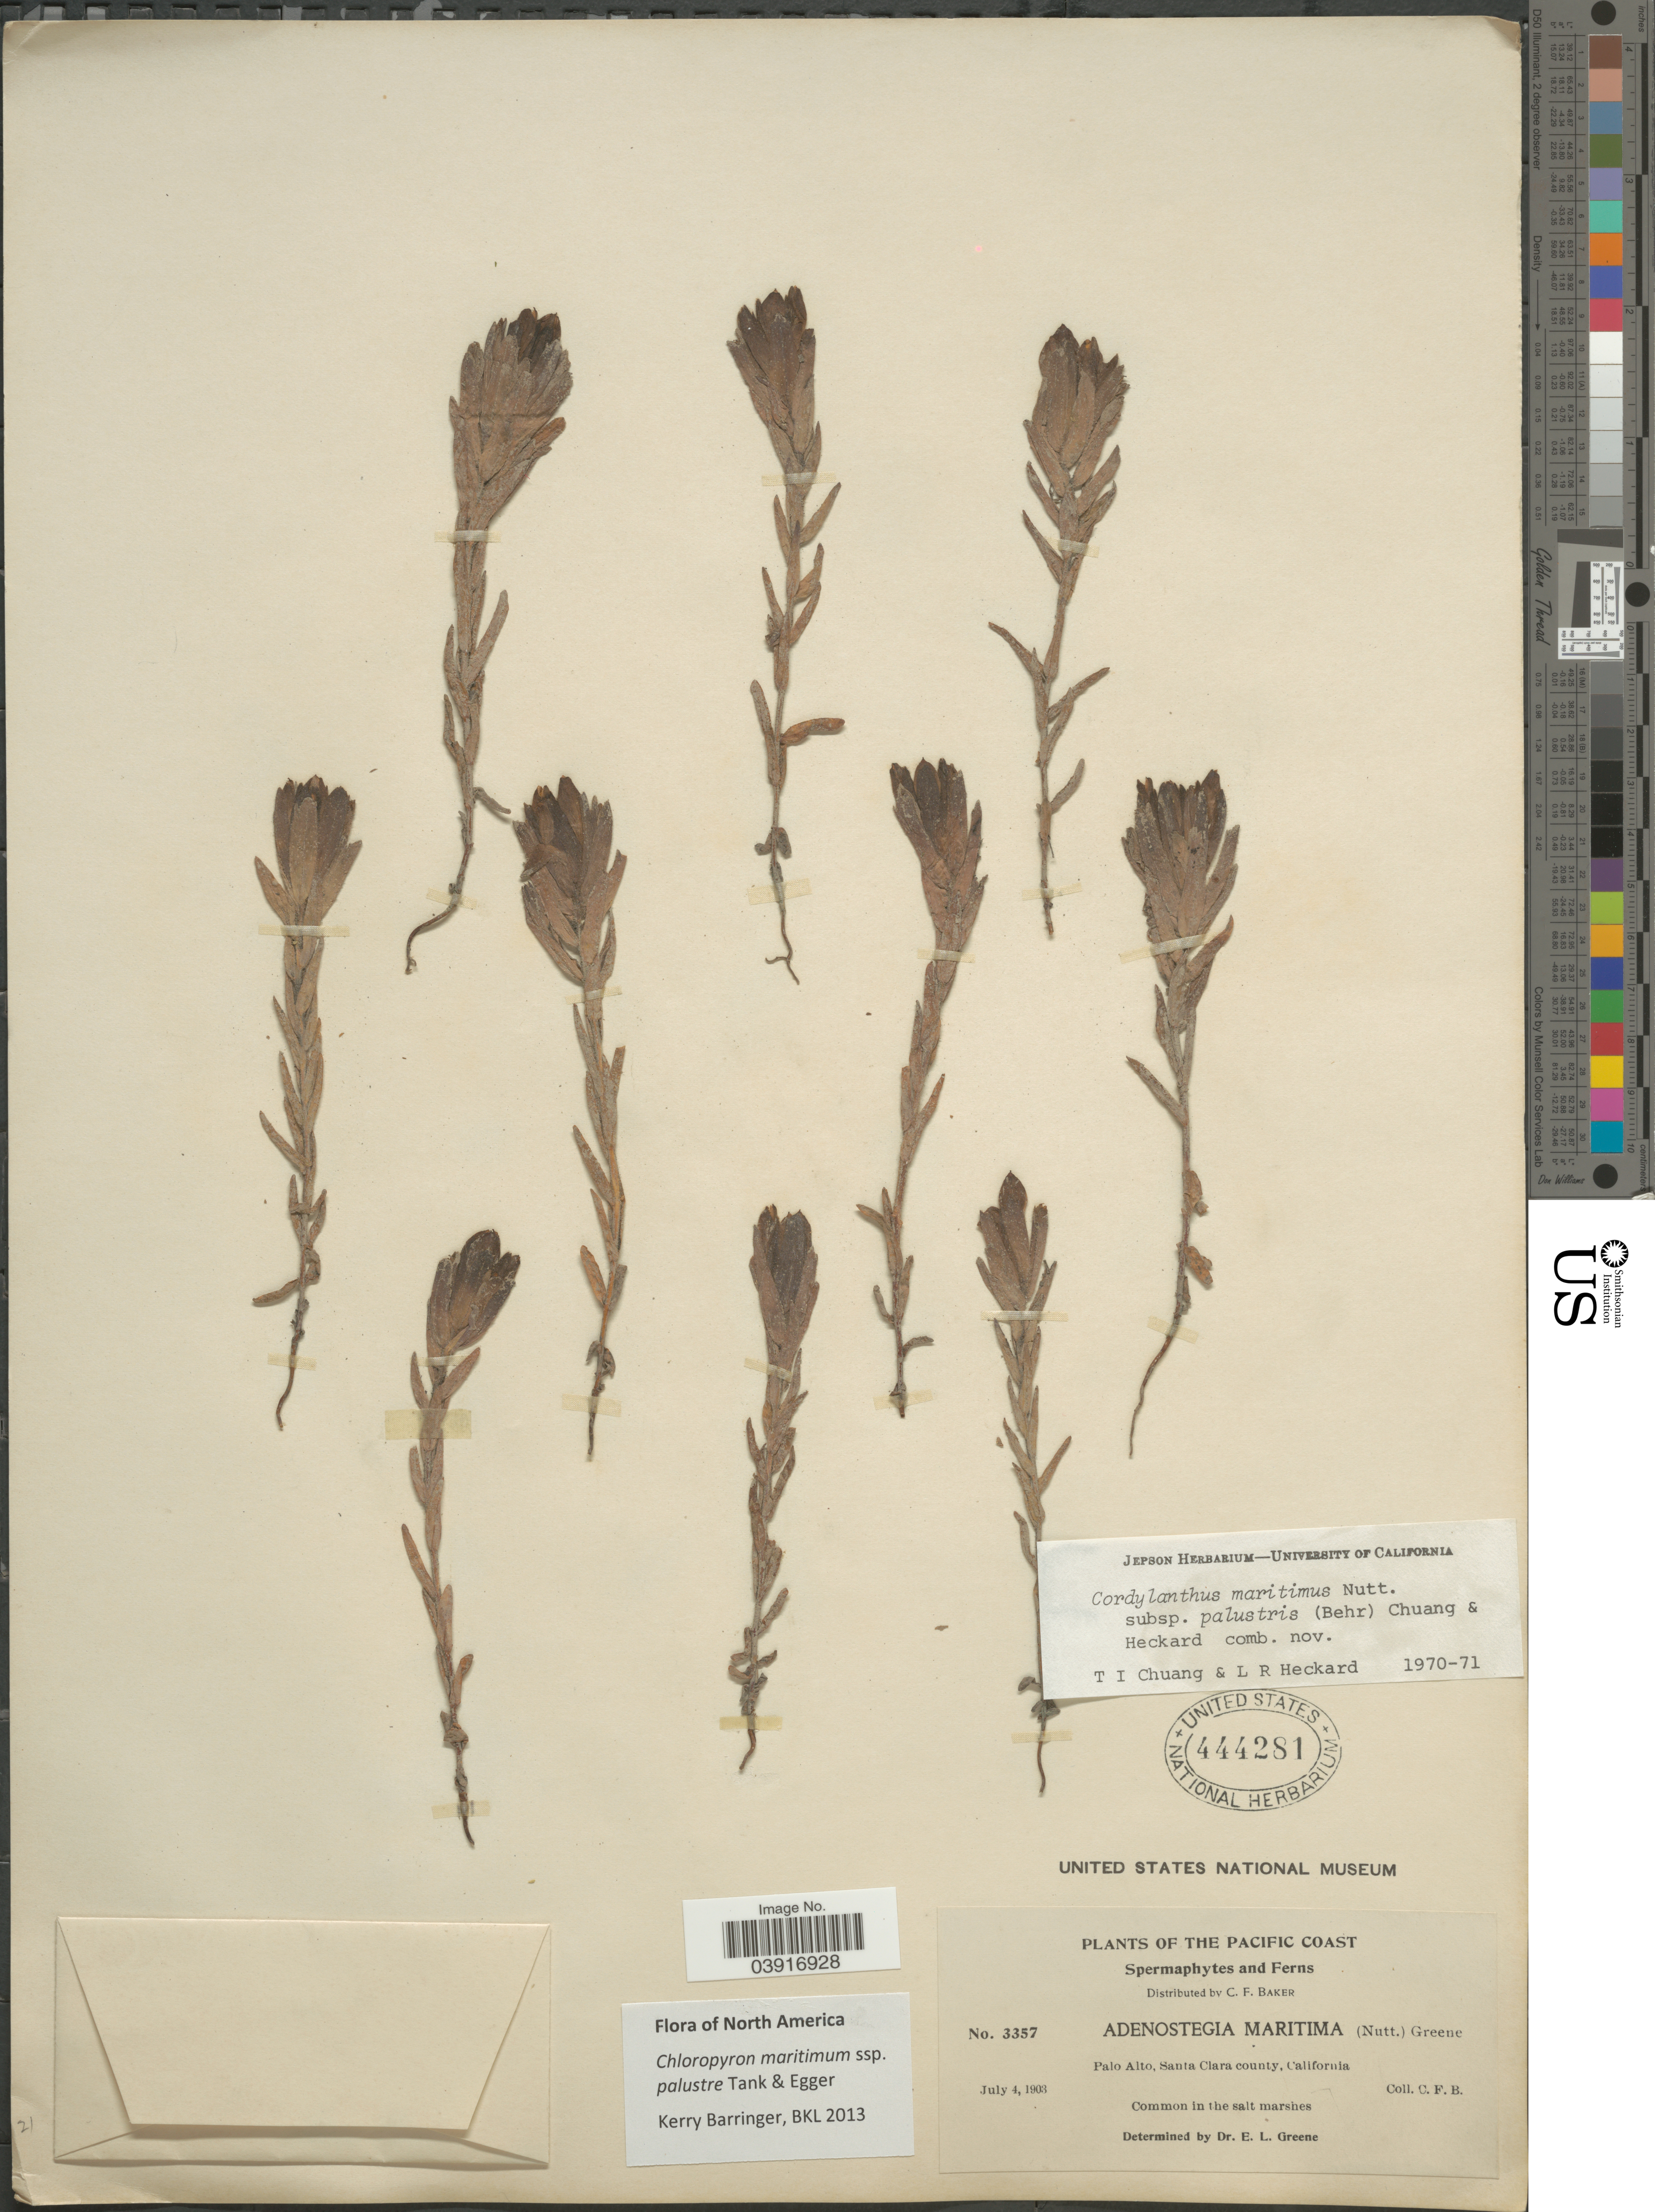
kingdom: Plantae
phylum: Tracheophyta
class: Magnoliopsida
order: Lamiales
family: Orobanchaceae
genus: Chloropyron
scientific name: Chloropyron maritimum subsp. palustre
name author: (Behr) Tank & J.M. Egger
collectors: C. F. Baker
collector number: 3357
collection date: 1903-07-04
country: United States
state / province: California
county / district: Santa Clara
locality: Pacific Coast. Palo Alto, Santa Clara county.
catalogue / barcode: US 444281